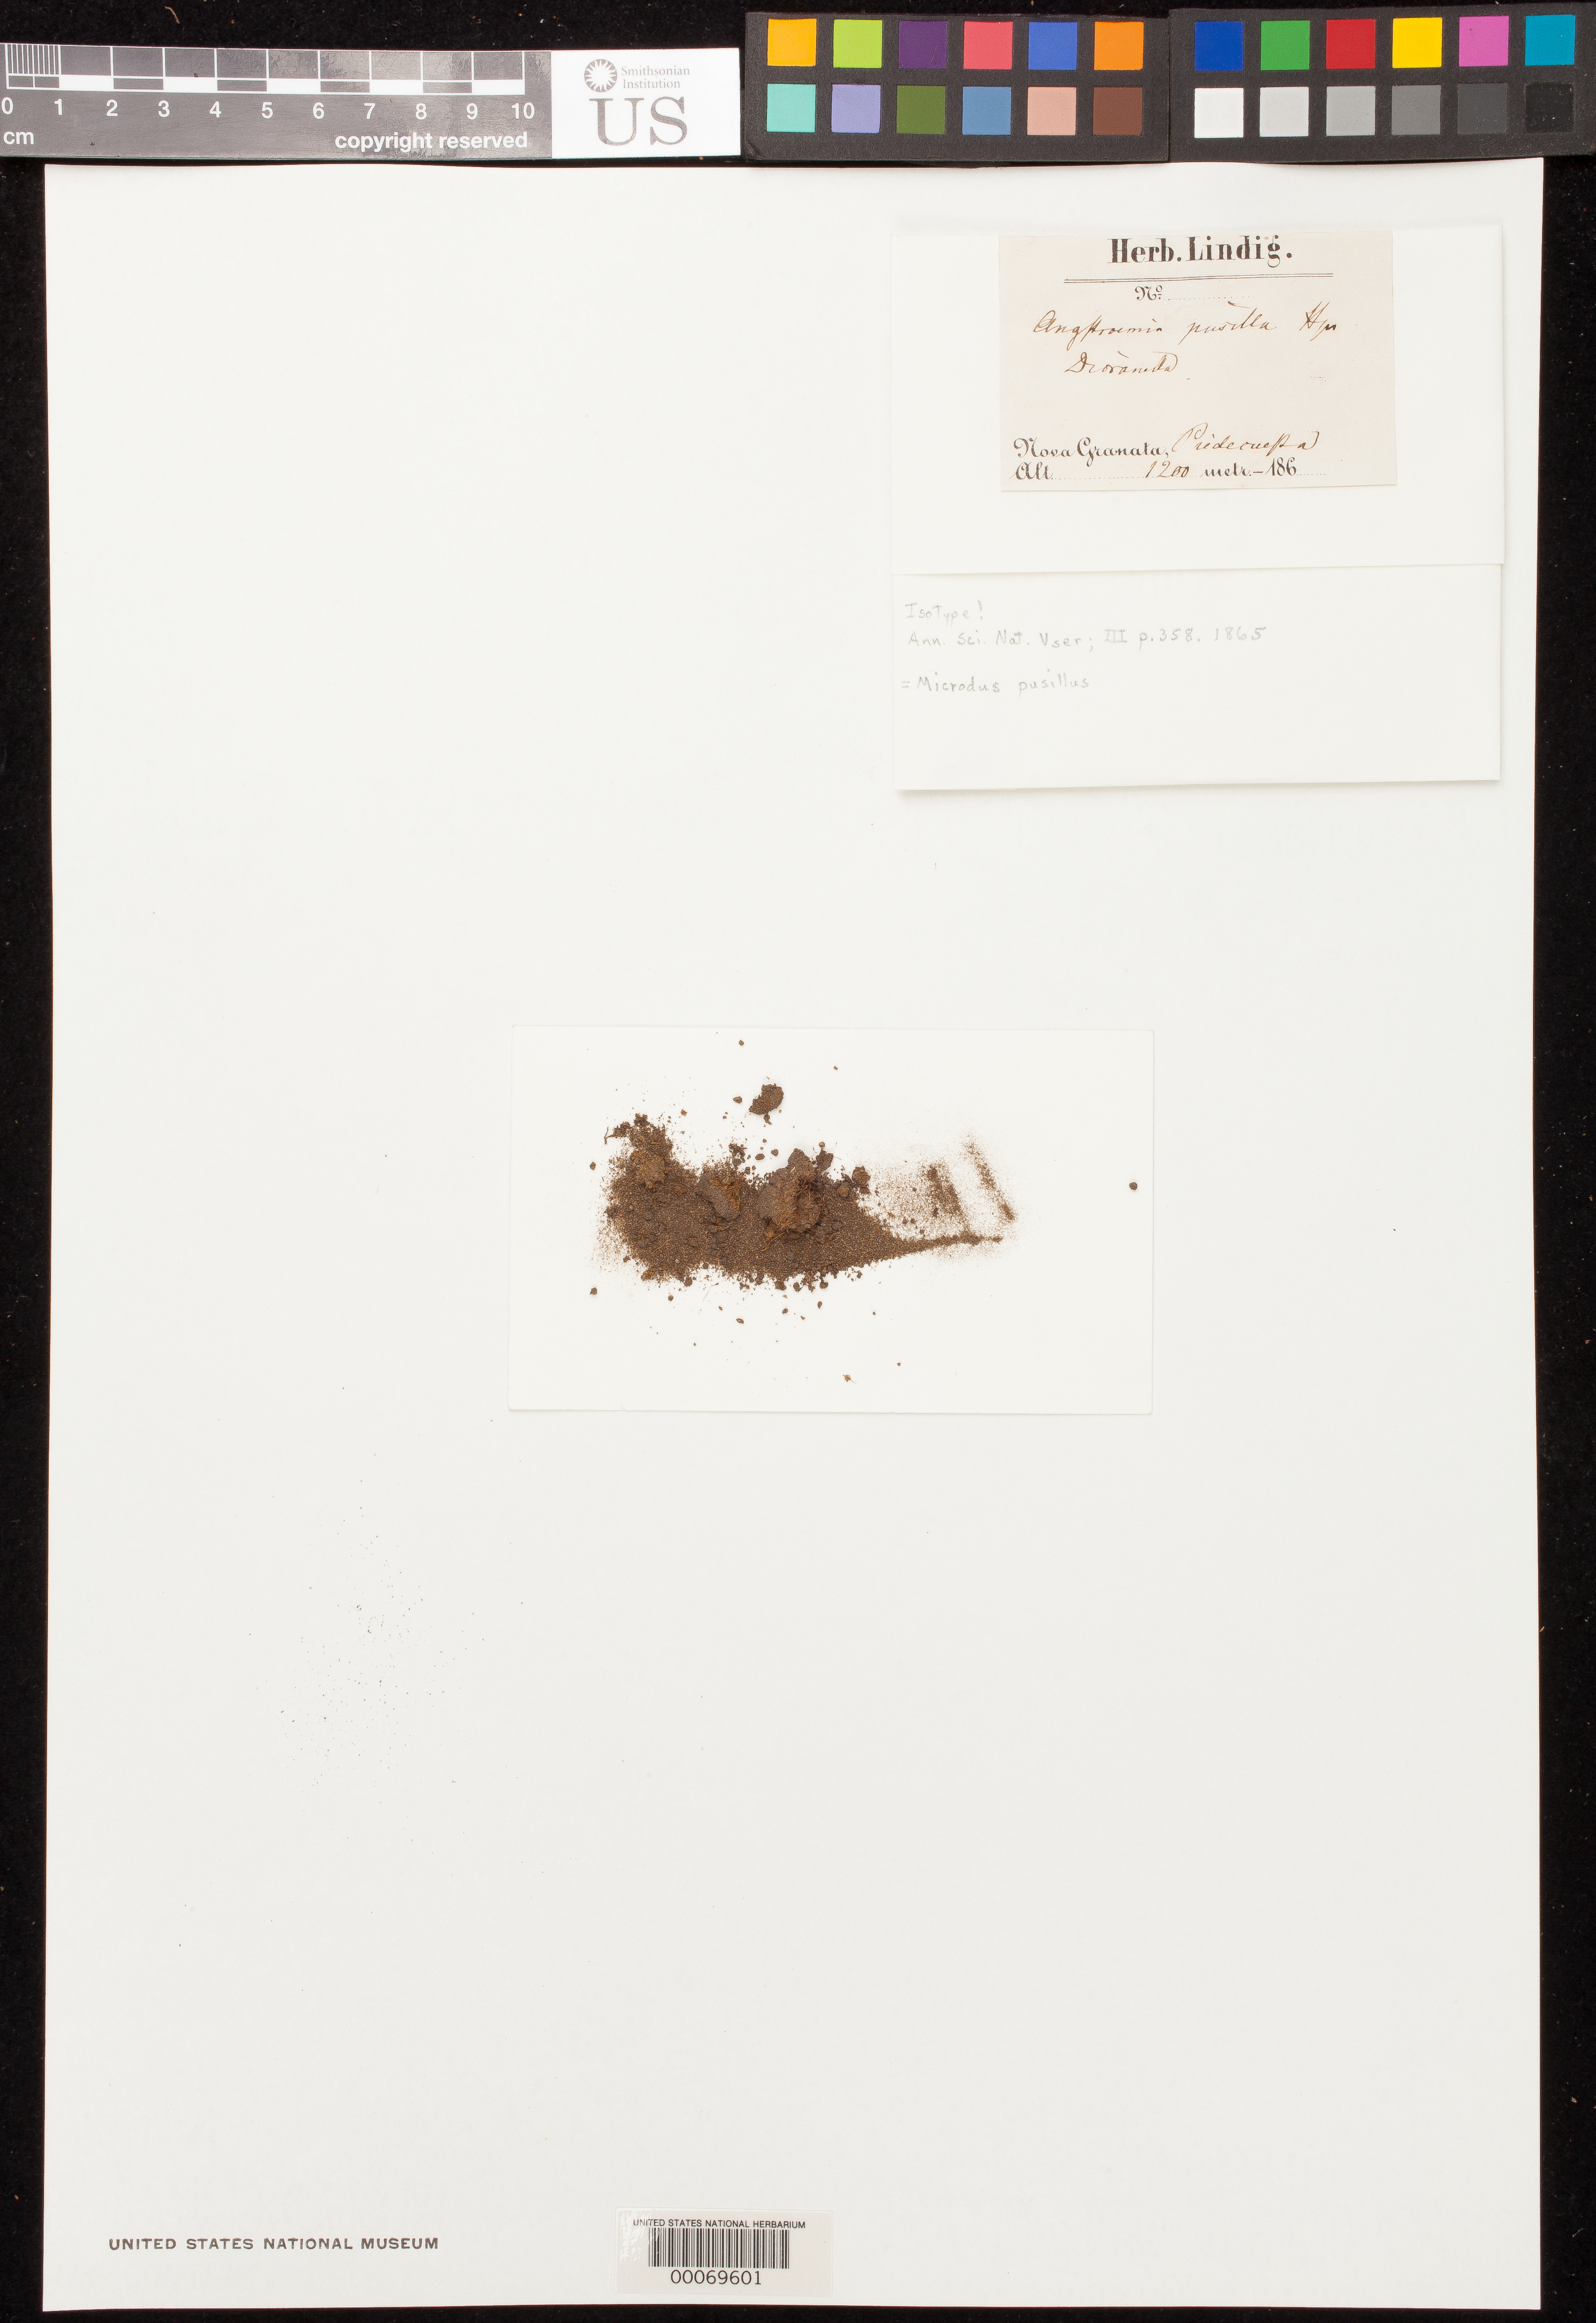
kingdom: Plantae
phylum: Bryophyta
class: Bryopsida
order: Dicranales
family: Aongstroemiaceae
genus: Angstroemia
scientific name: Angstroemia pusilla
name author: Hampe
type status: Isotype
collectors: A. Lindig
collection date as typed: Sep 1863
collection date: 1863-09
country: Colombia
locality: Novo Granata.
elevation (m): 1200